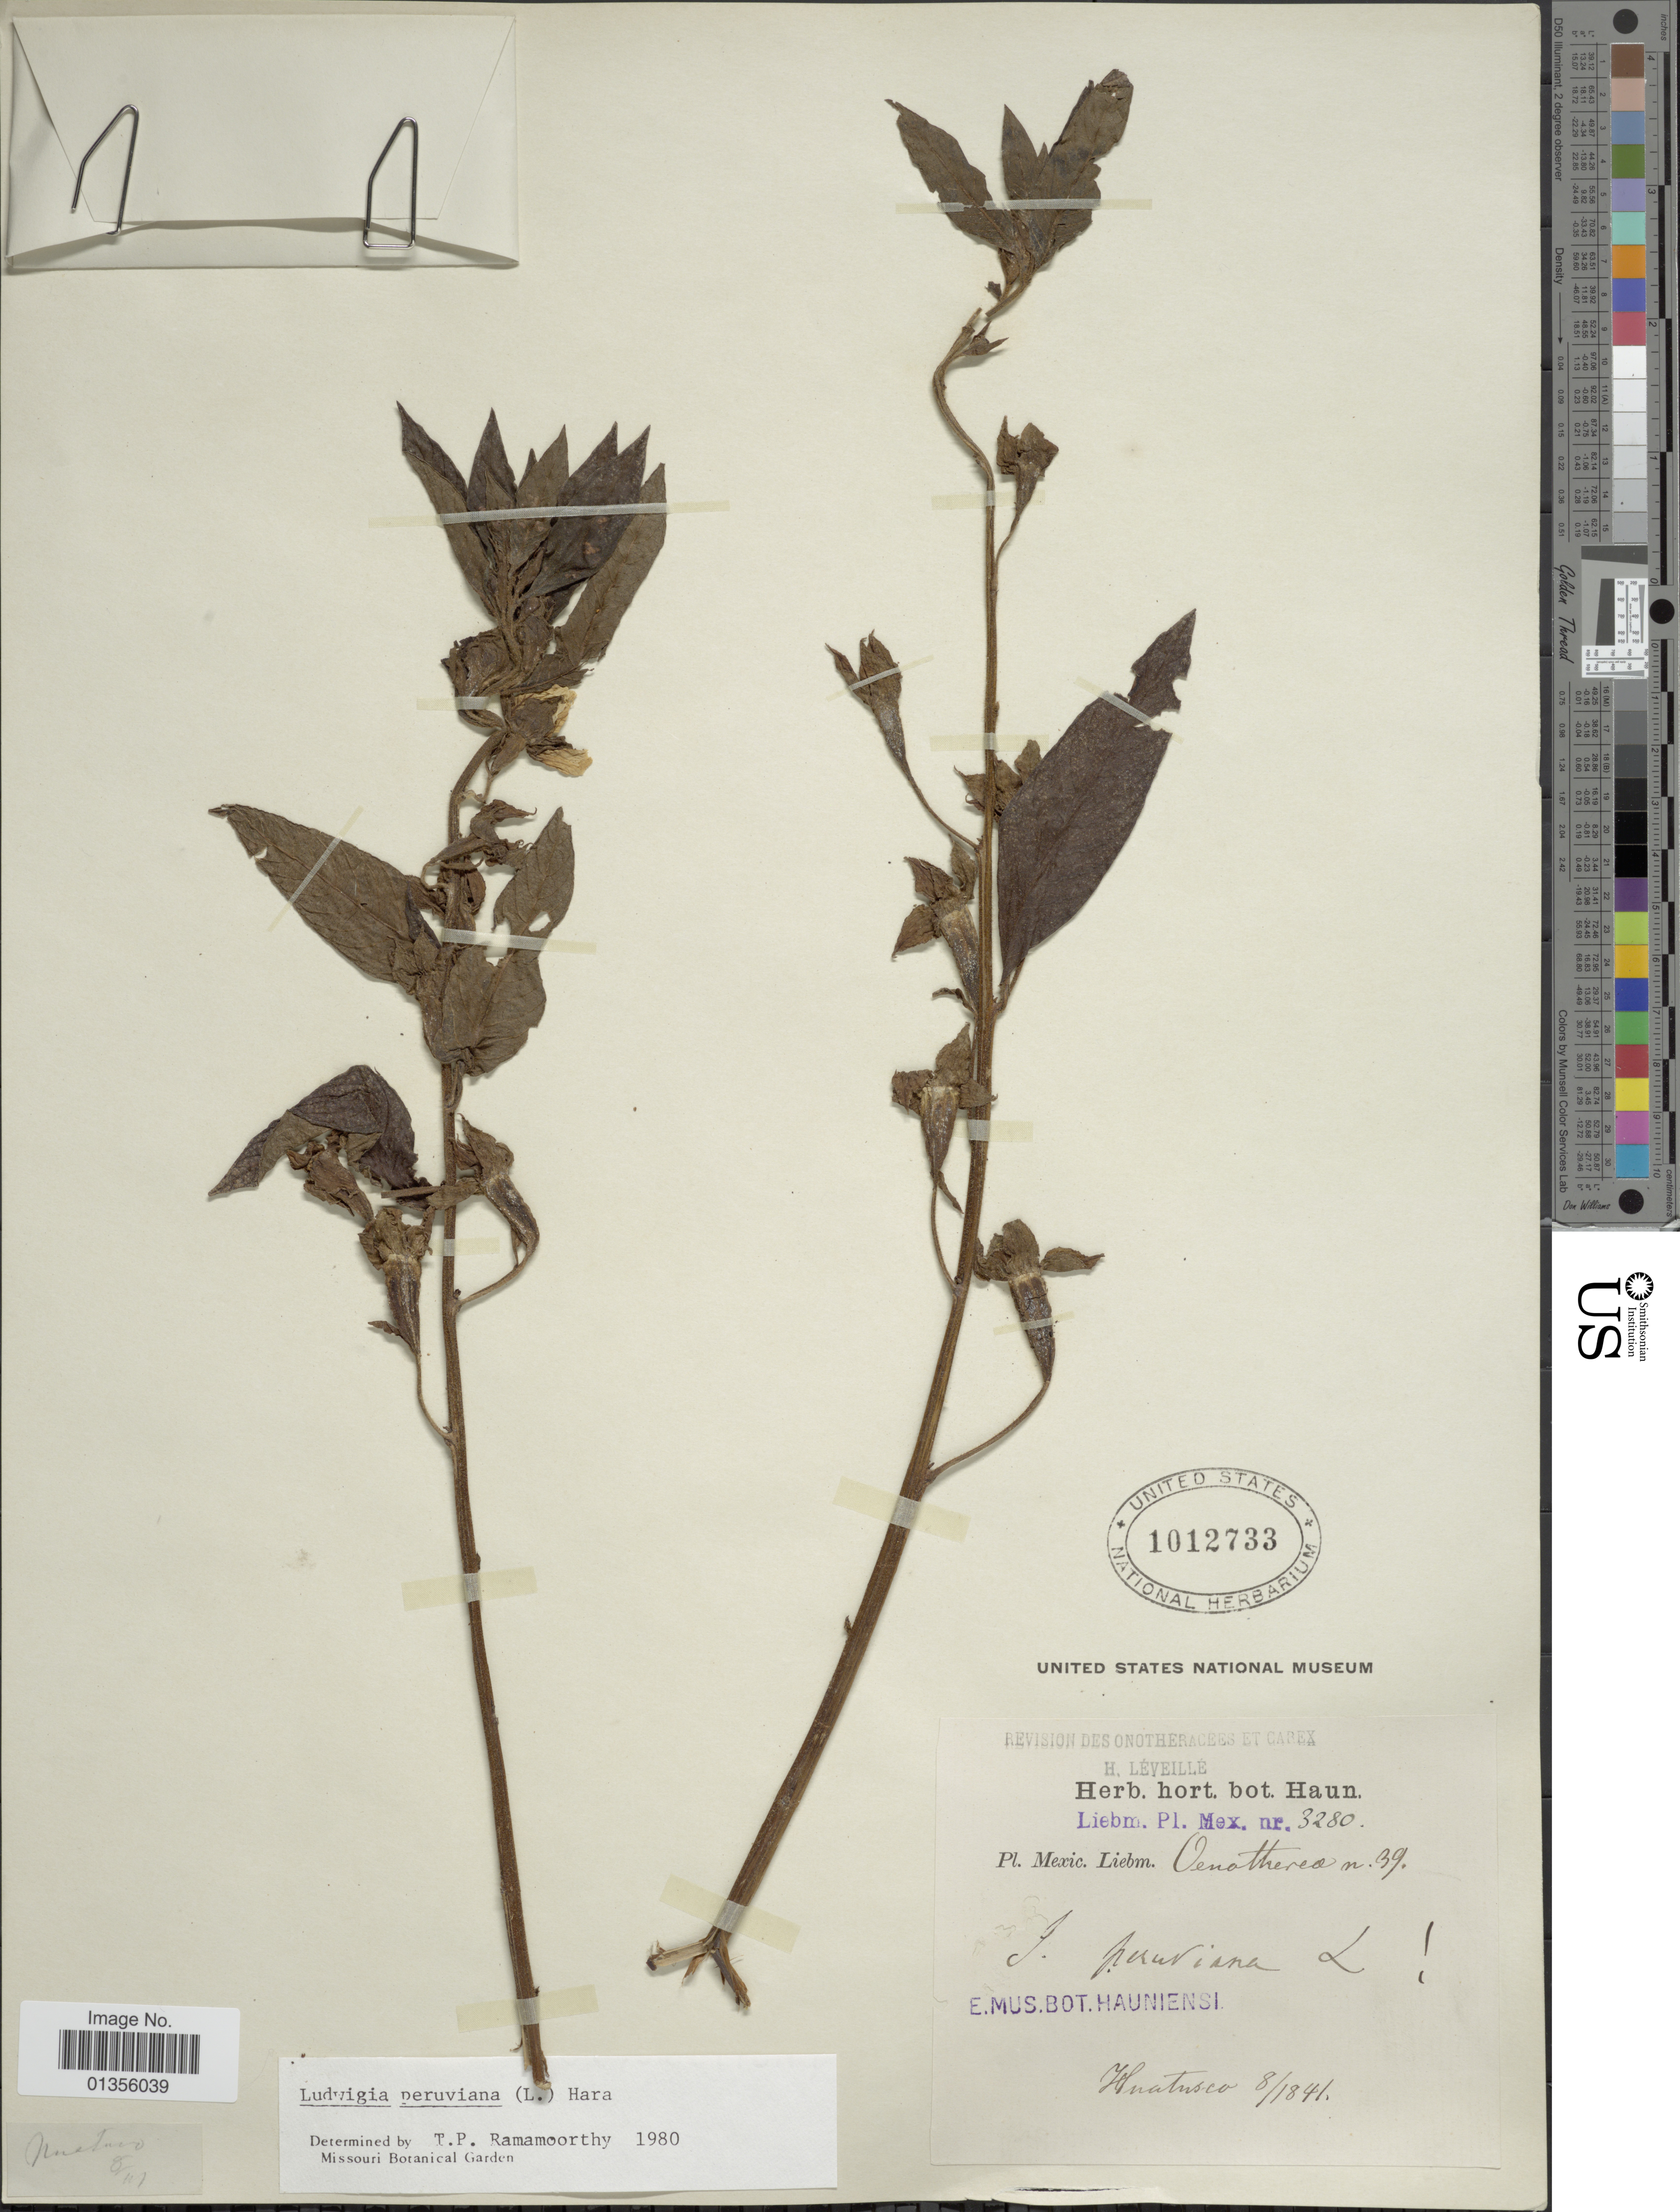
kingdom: Plantae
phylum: Tracheophyta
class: Magnoliopsida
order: Myrtales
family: Onagraceae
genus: Ludwigia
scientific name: Ludwigia peruviana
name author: (L.) H. Hara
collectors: Liebmann, --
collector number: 3280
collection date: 1841-08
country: Mexico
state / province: Veracruz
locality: Huatusco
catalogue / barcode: US 1012733